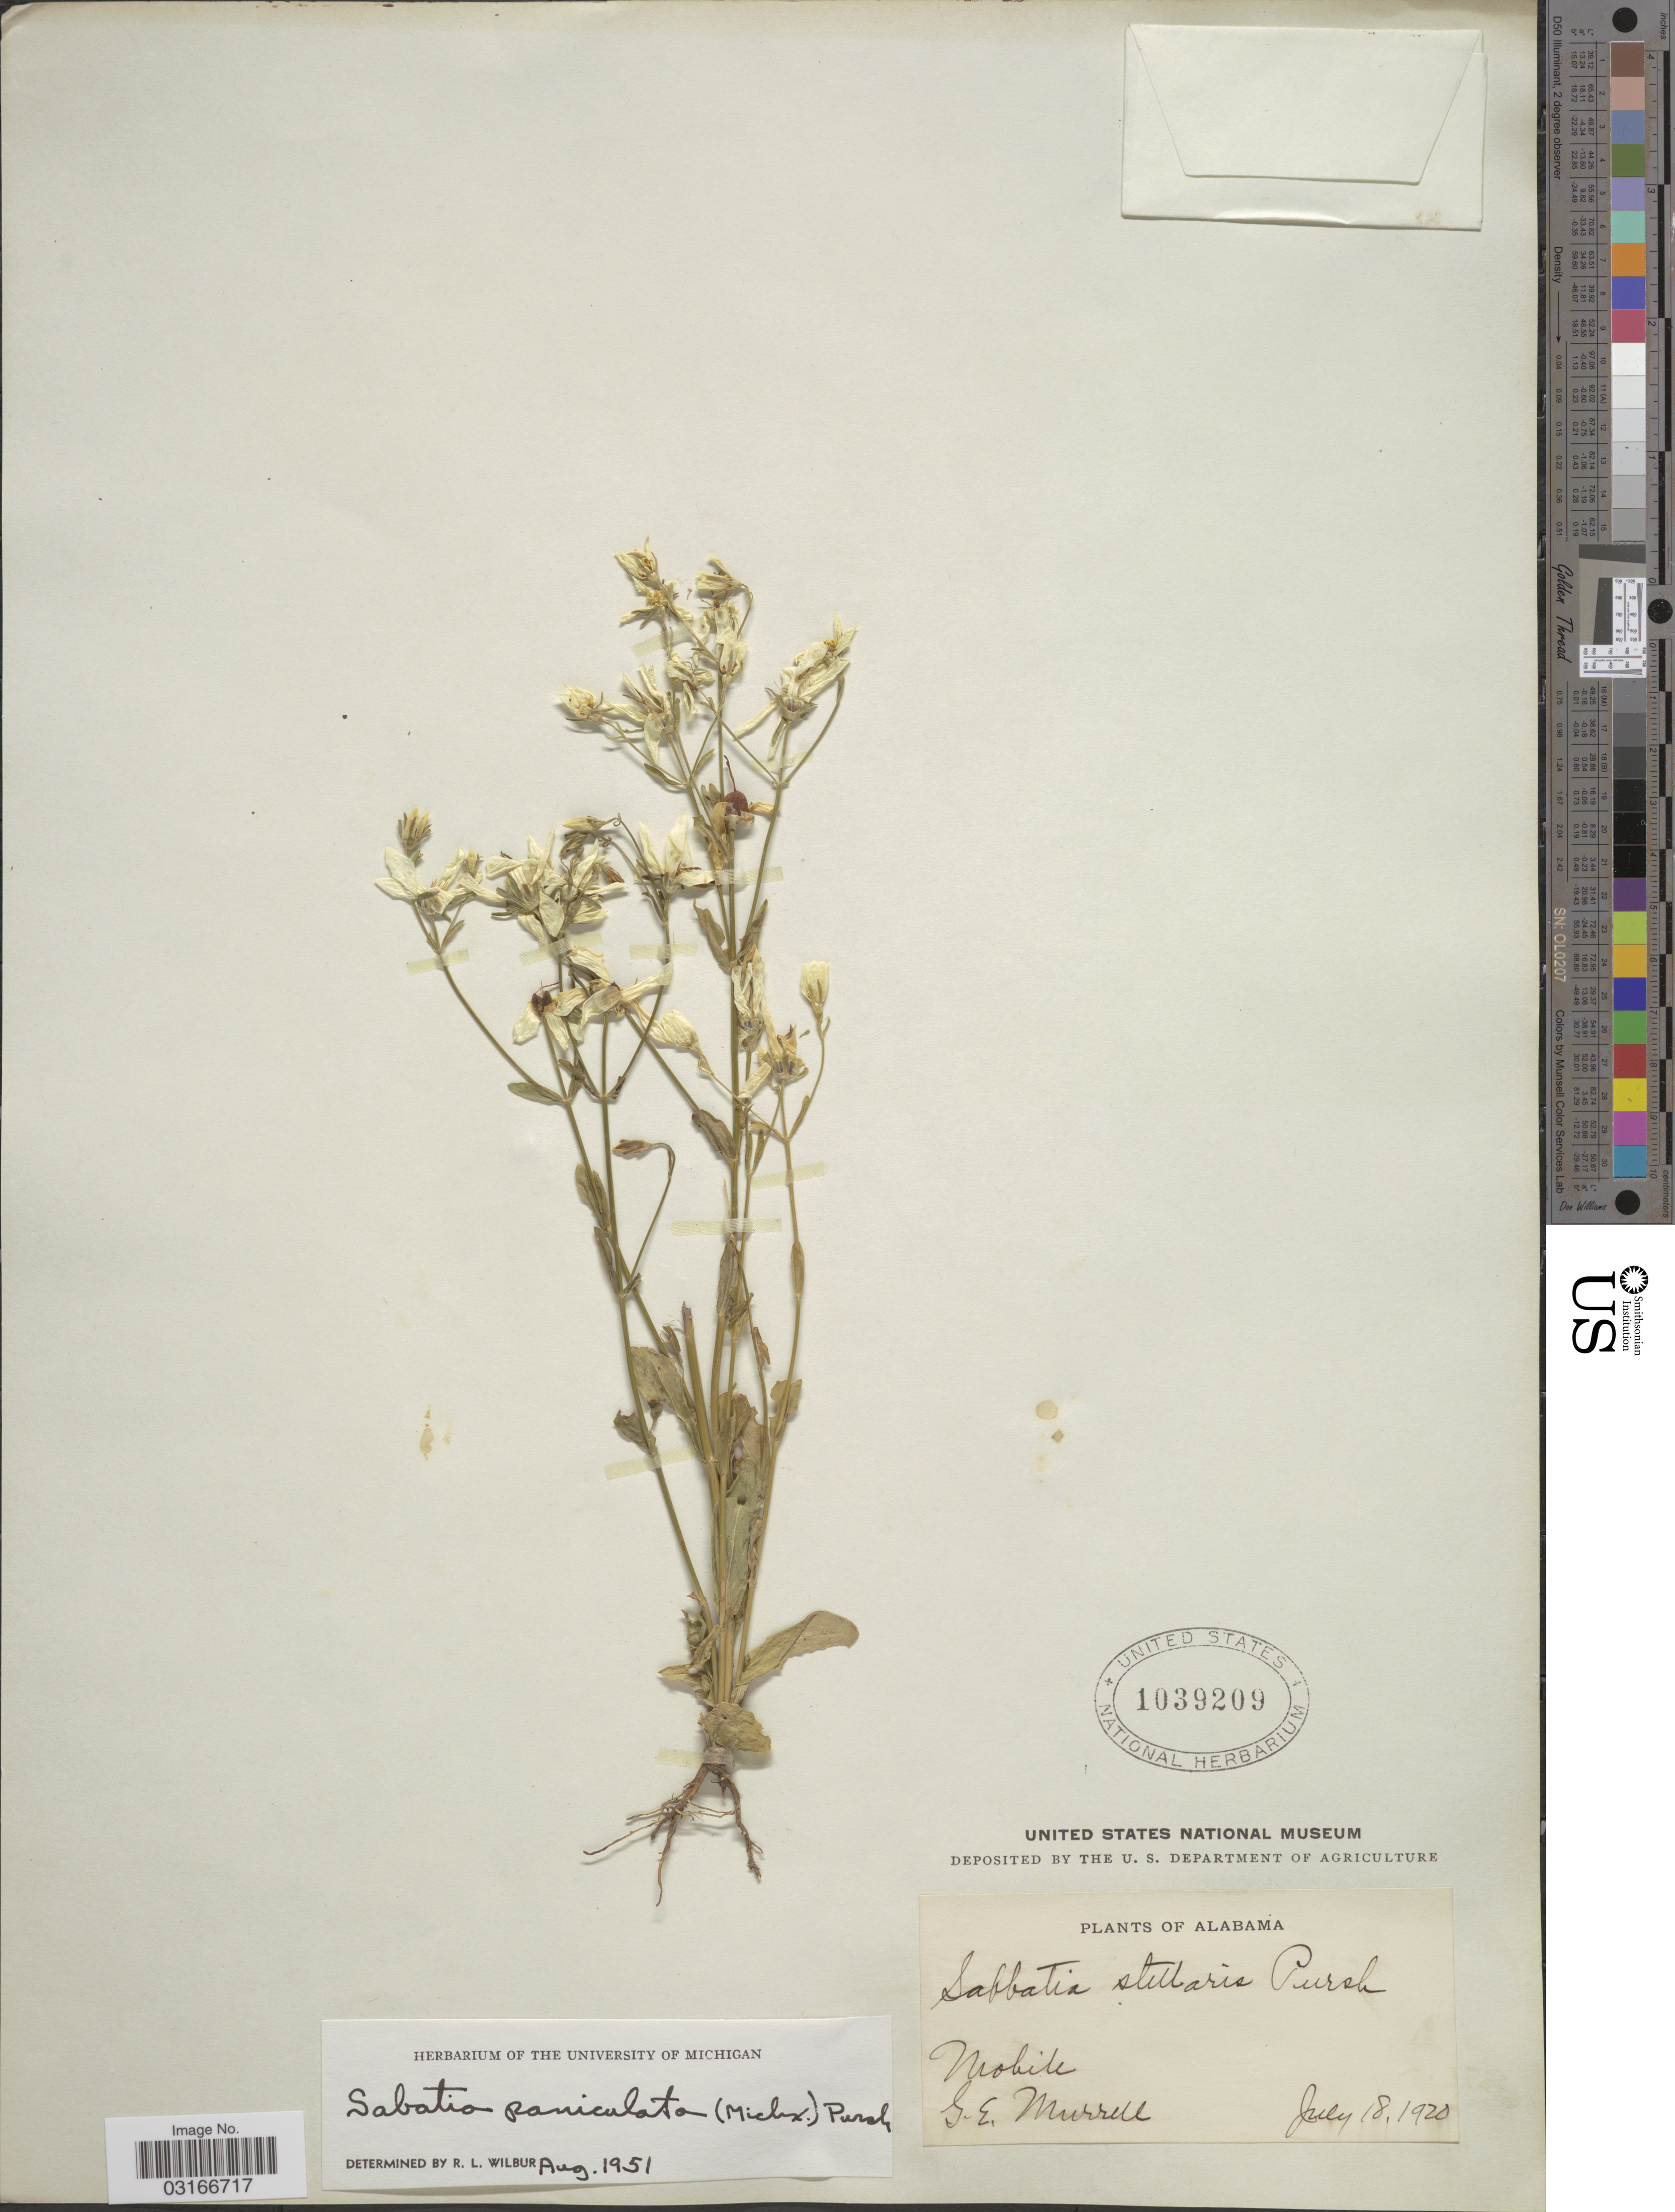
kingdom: Plantae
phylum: Tracheophyta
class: Magnoliopsida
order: Gentianales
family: Gentianaceae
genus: Sabatia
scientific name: Sabatia paniculata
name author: (Michx.) Pursh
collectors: G. Murrell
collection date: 1920-07-08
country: United States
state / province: Alabama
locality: Mokik.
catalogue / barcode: US 1039209